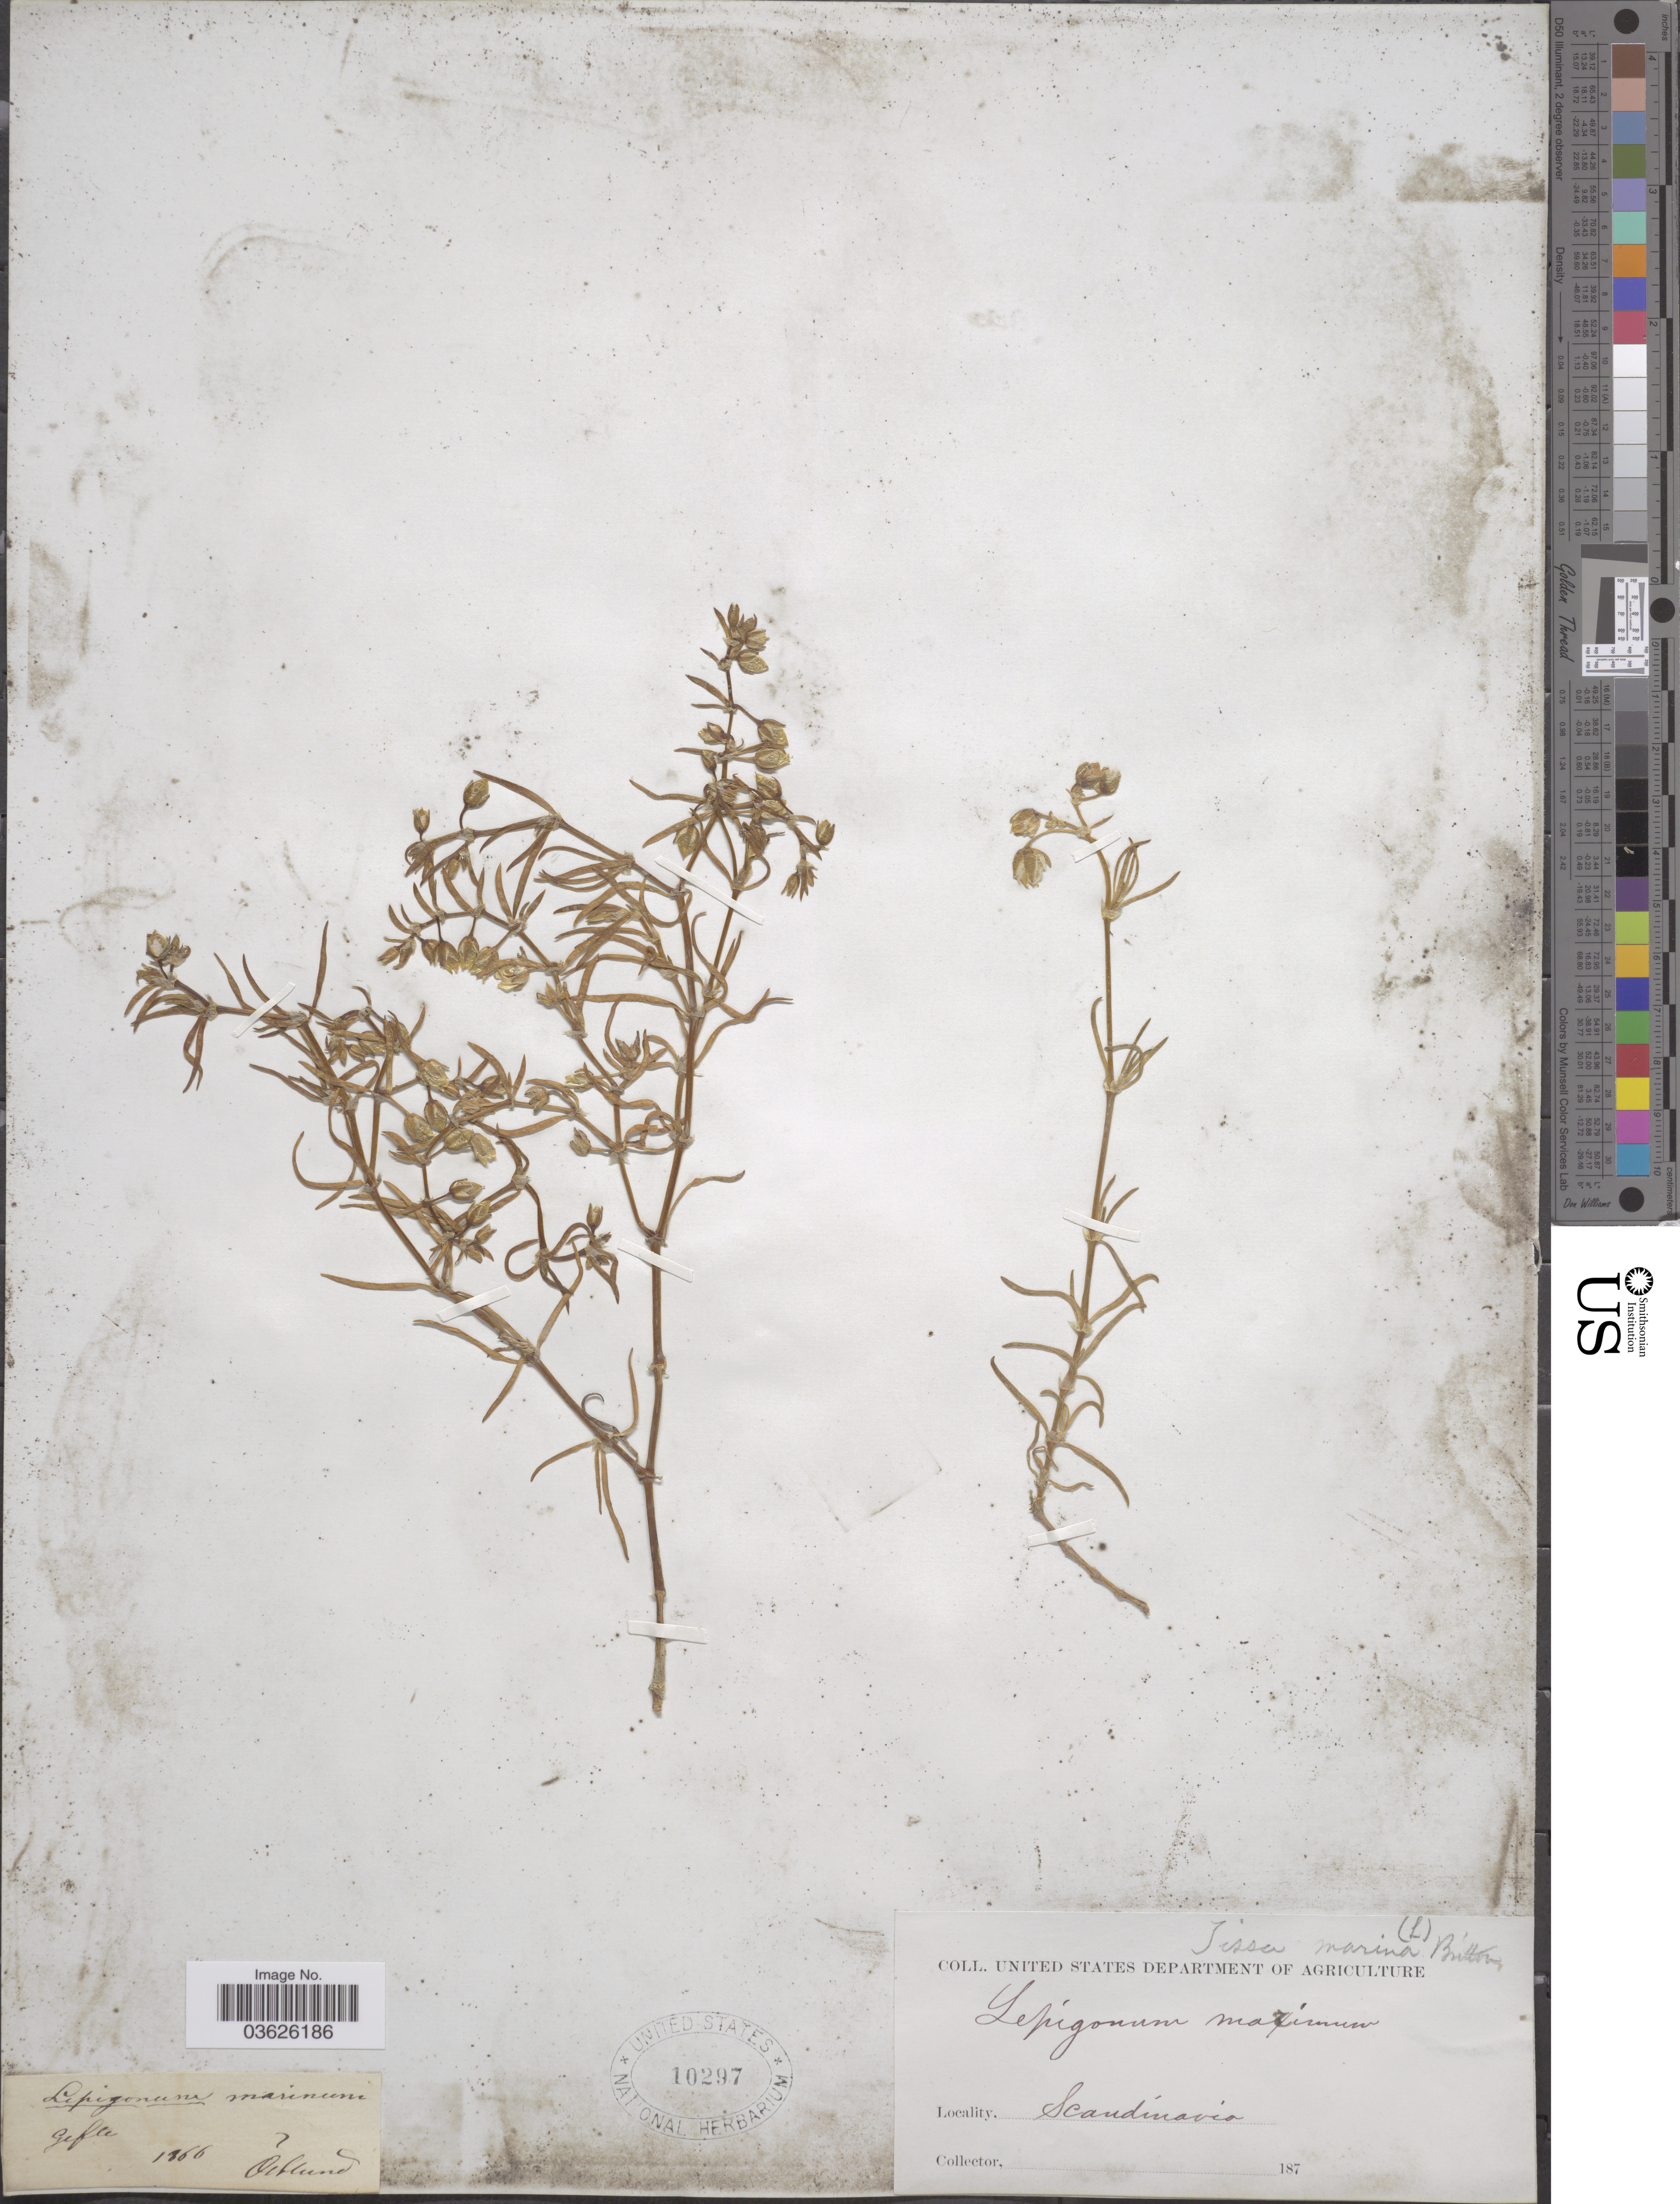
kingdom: Plantae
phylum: Tracheophyta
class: Magnoliopsida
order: Caryophyllales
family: Caryophyllaceae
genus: Tissa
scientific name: Tissa marina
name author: (L.) Britton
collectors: Ostlund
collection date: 1866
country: Sweden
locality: Gefle. Scandinavia.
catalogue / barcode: US 10297